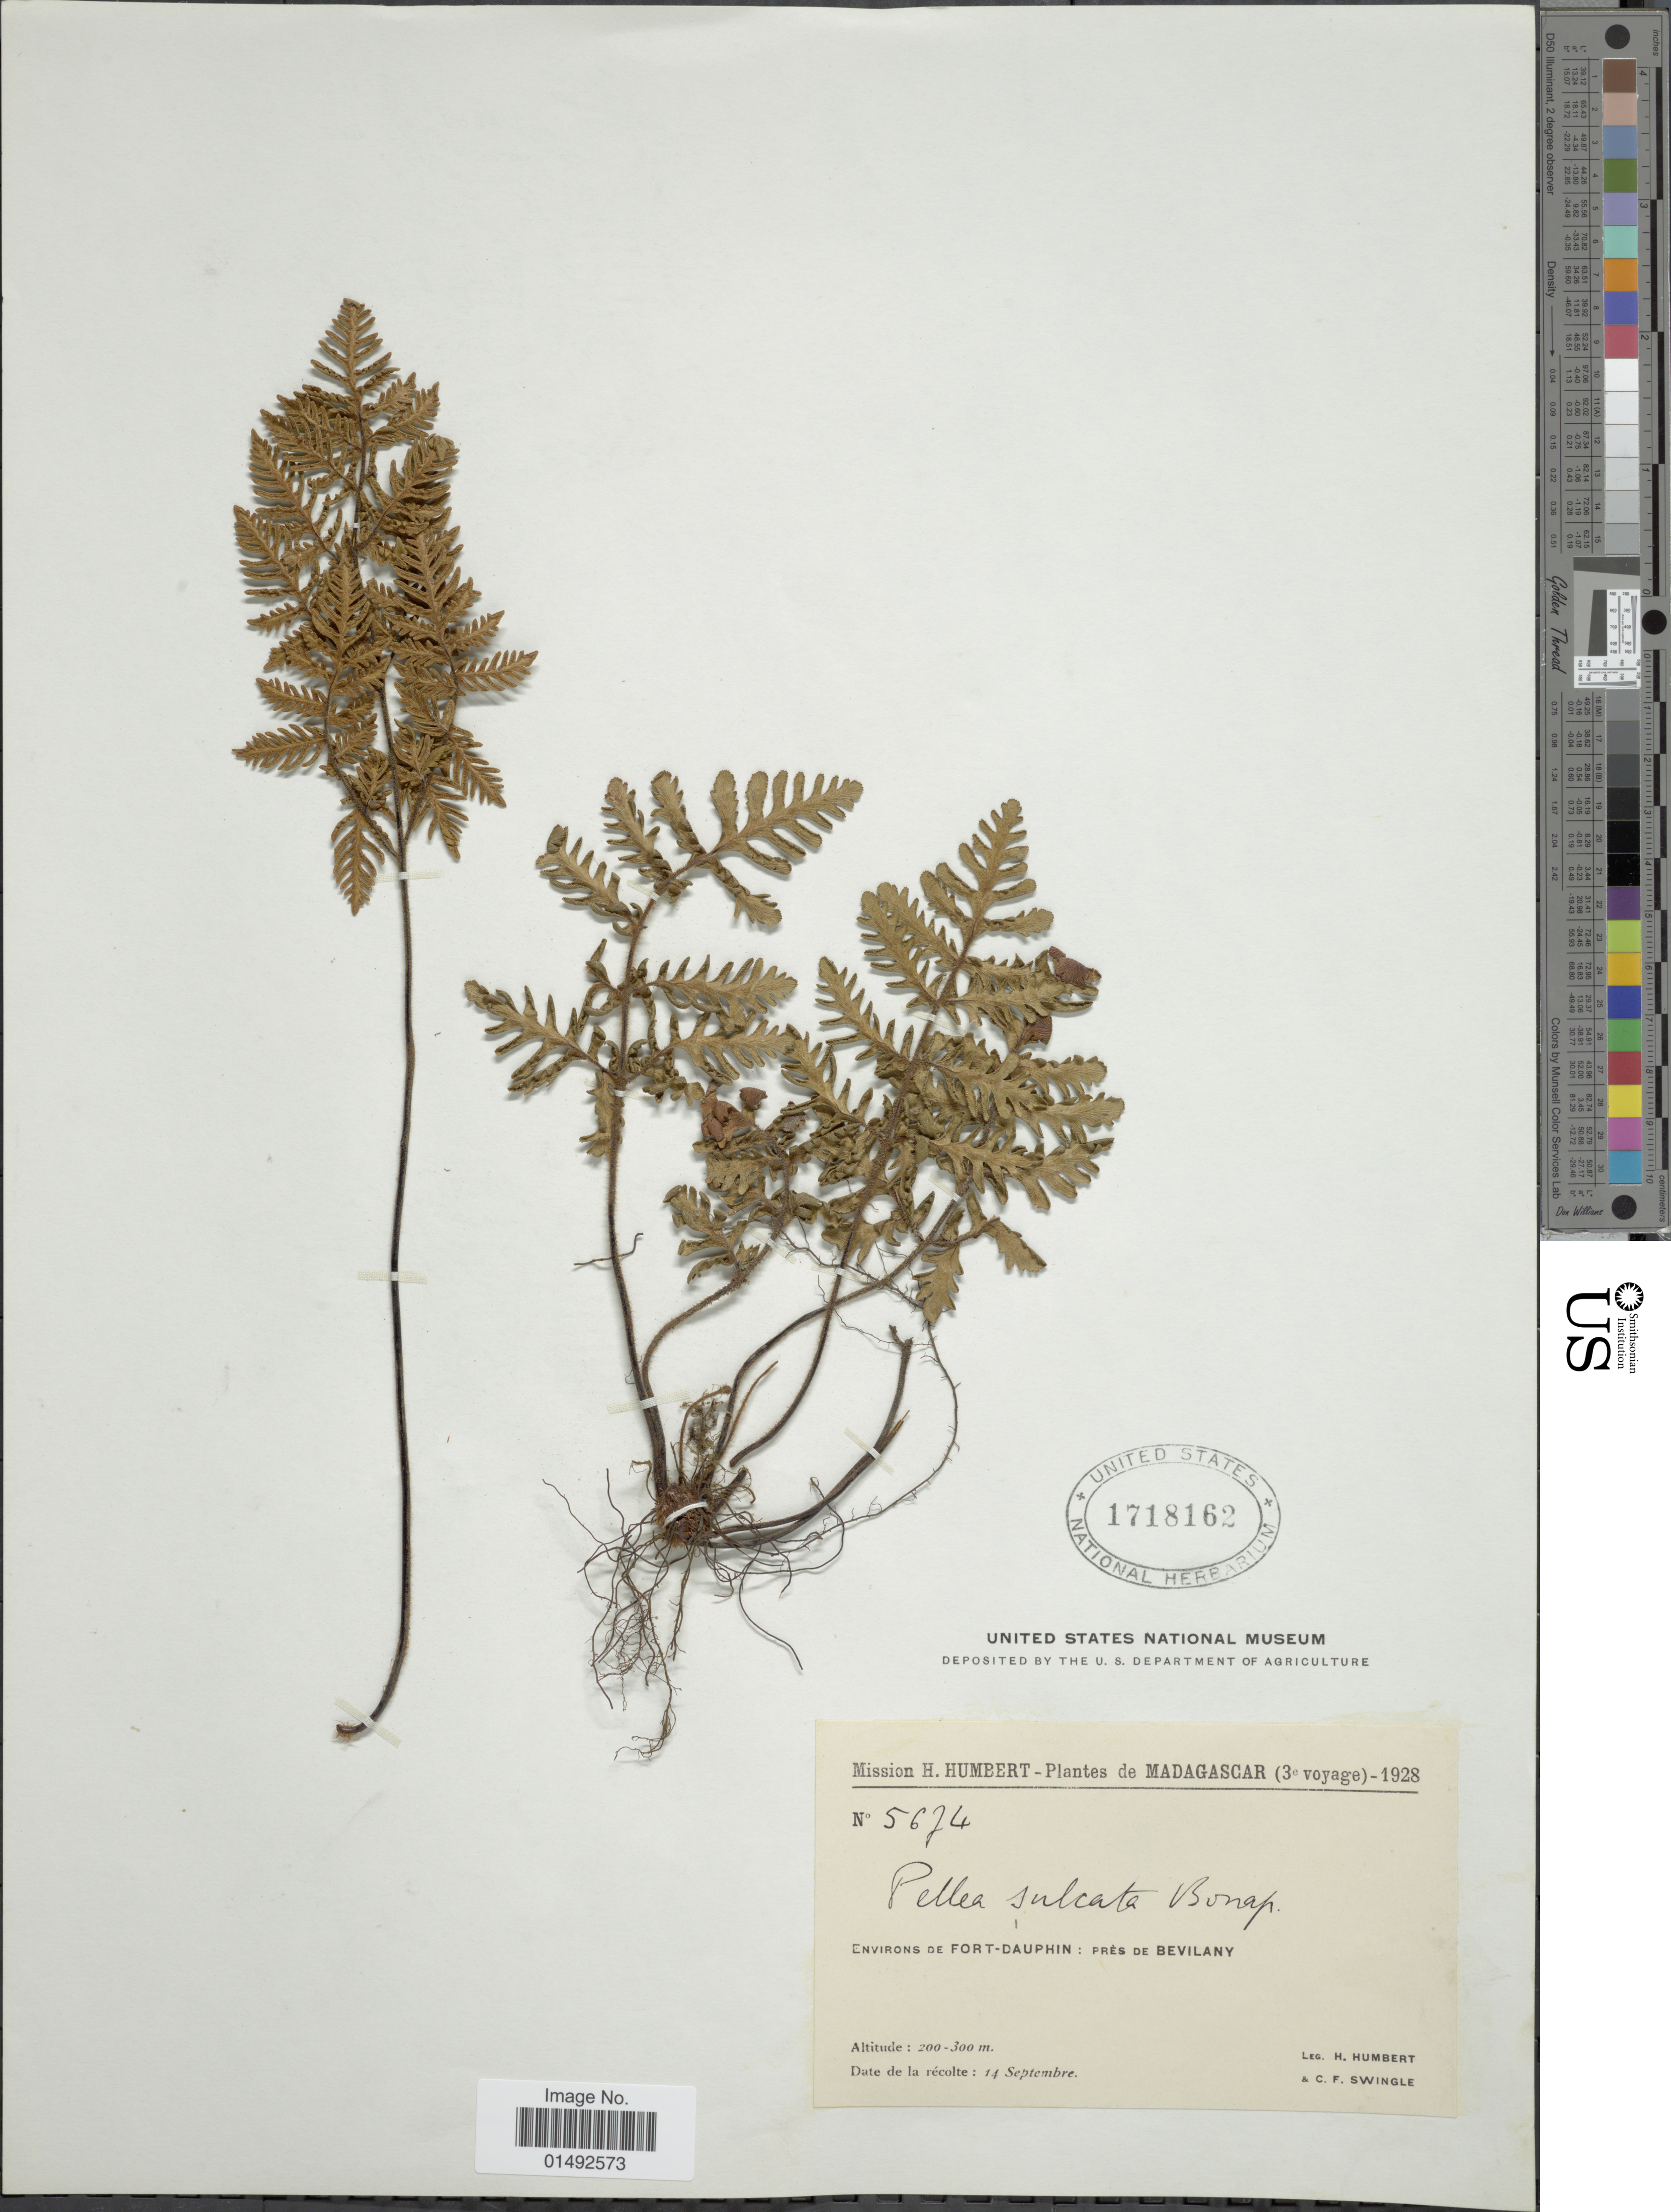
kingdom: Plantae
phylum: Tracheophyta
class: Polypodiopsida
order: Polypodiales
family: Pteridaceae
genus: Pellaea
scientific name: Pellaea sulcata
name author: Bonap.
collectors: H. Humbert & C. Swingle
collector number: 5674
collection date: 1928-09-14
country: Madagascar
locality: Environs de Fort-Dauphin: près de Bevilany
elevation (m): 200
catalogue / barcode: US 1718162